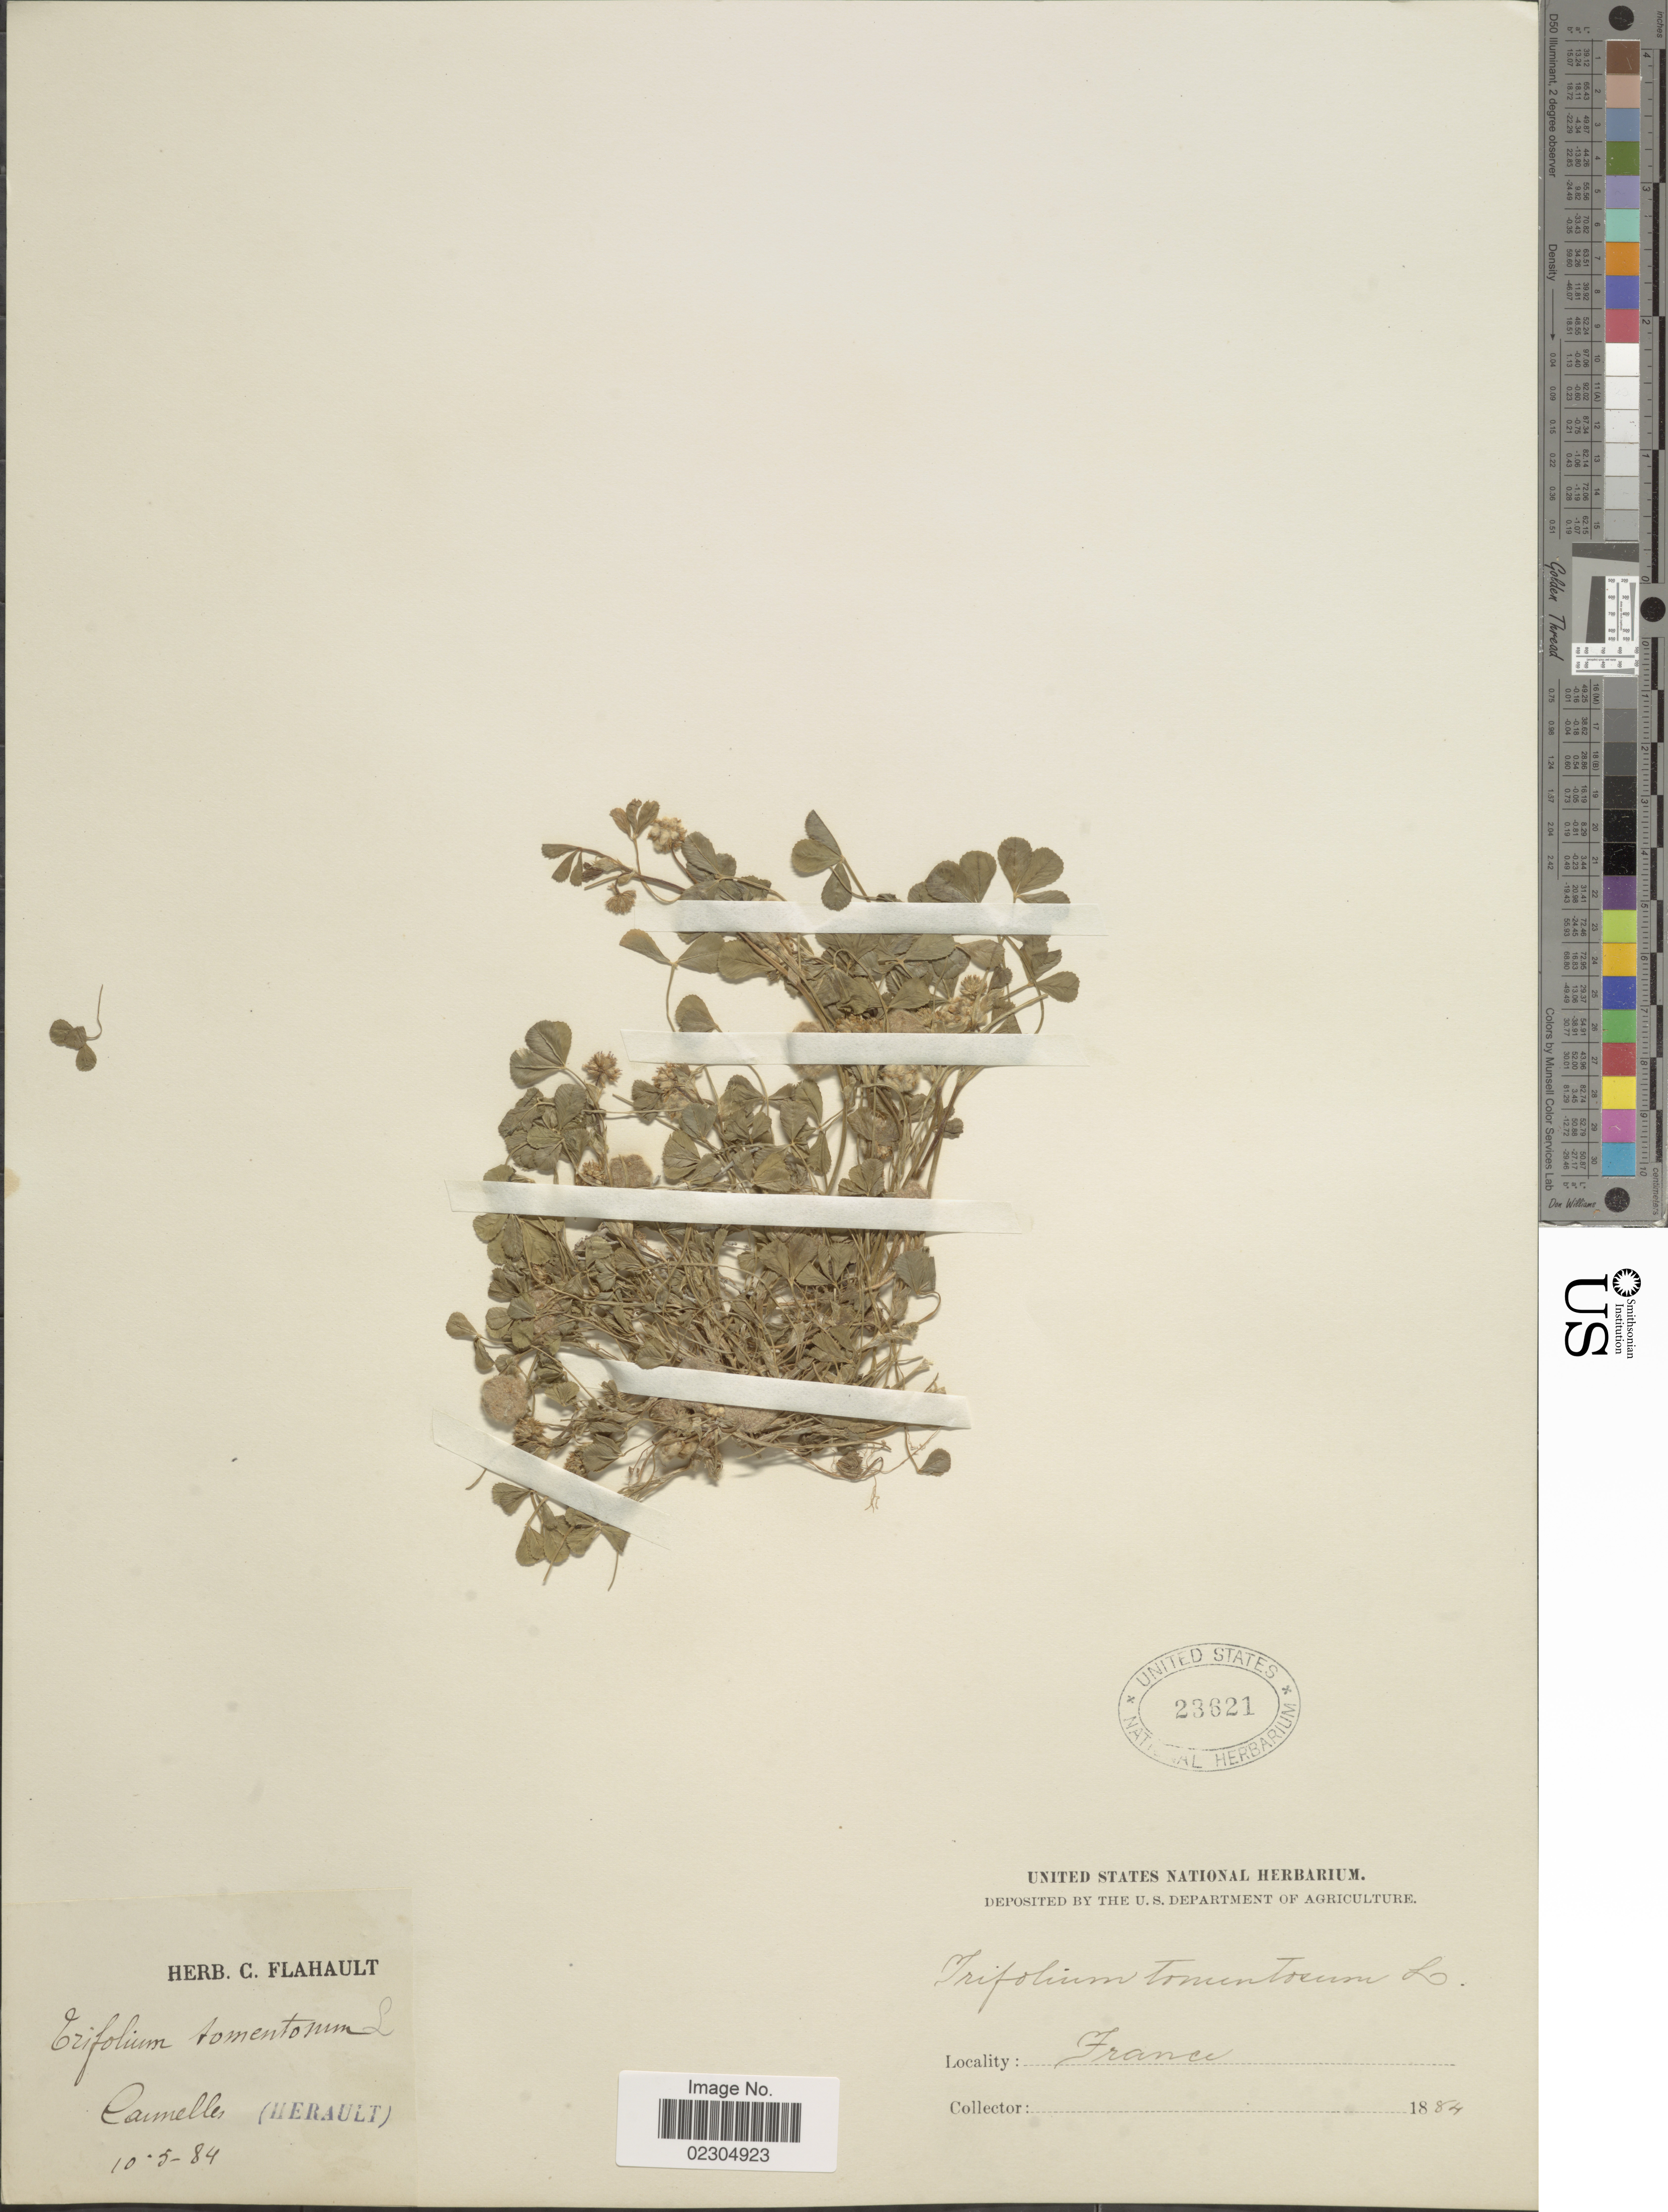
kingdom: Plantae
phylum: Tracheophyta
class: Magnoliopsida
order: Fabales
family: Fabaceae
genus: Trifolium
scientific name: Trifolium tomentosum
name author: L.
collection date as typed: Transcribed d/m/y: 10/5/84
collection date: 1884-05-10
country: France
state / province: Occitanie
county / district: Hérault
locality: Carmelles (Herault)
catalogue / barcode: US 23621